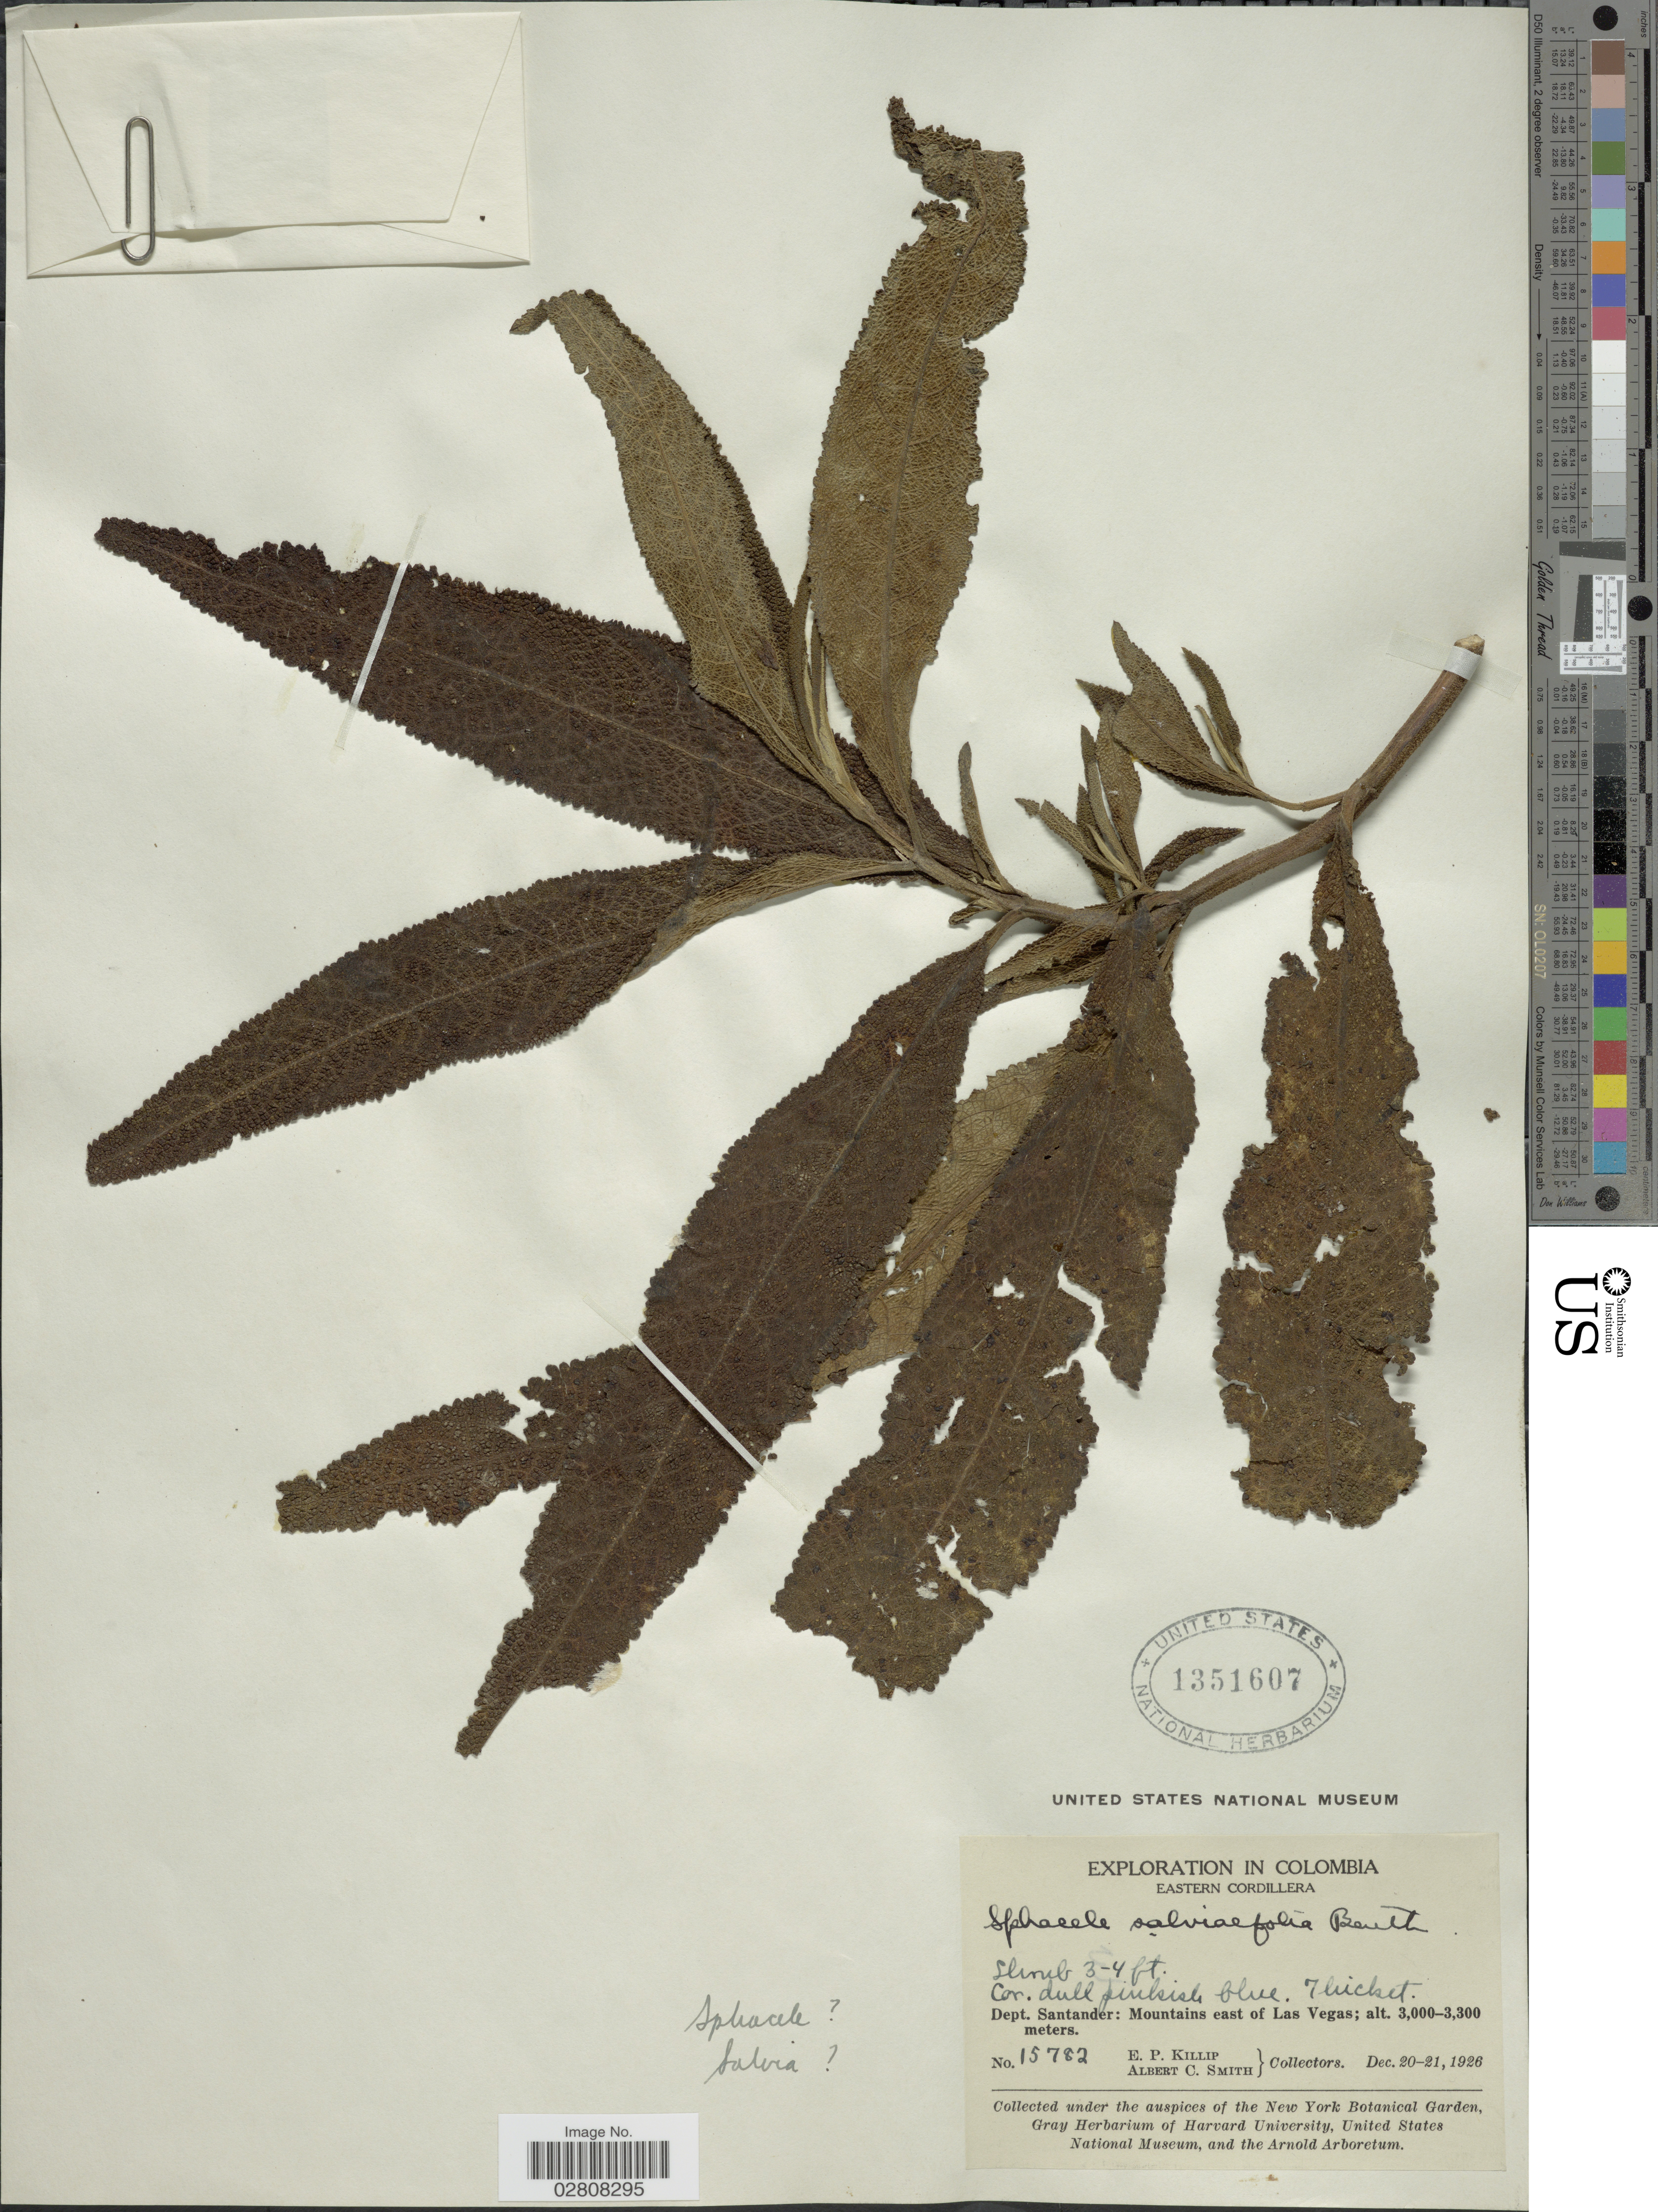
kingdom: Plantae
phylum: Tracheophyta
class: Magnoliopsida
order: Lamiales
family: Lamiaceae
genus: Lepechinia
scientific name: Lepechinia salviifolia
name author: (Kunth) Epling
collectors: E. P. Killip & A. C. Smith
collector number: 15782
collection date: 1926-12-20/1926-12-21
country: Colombia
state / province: Santander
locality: Eastern Cordillera. Dept. Santander: Mountains east of Las Vegas.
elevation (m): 3000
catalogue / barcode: US 1351607